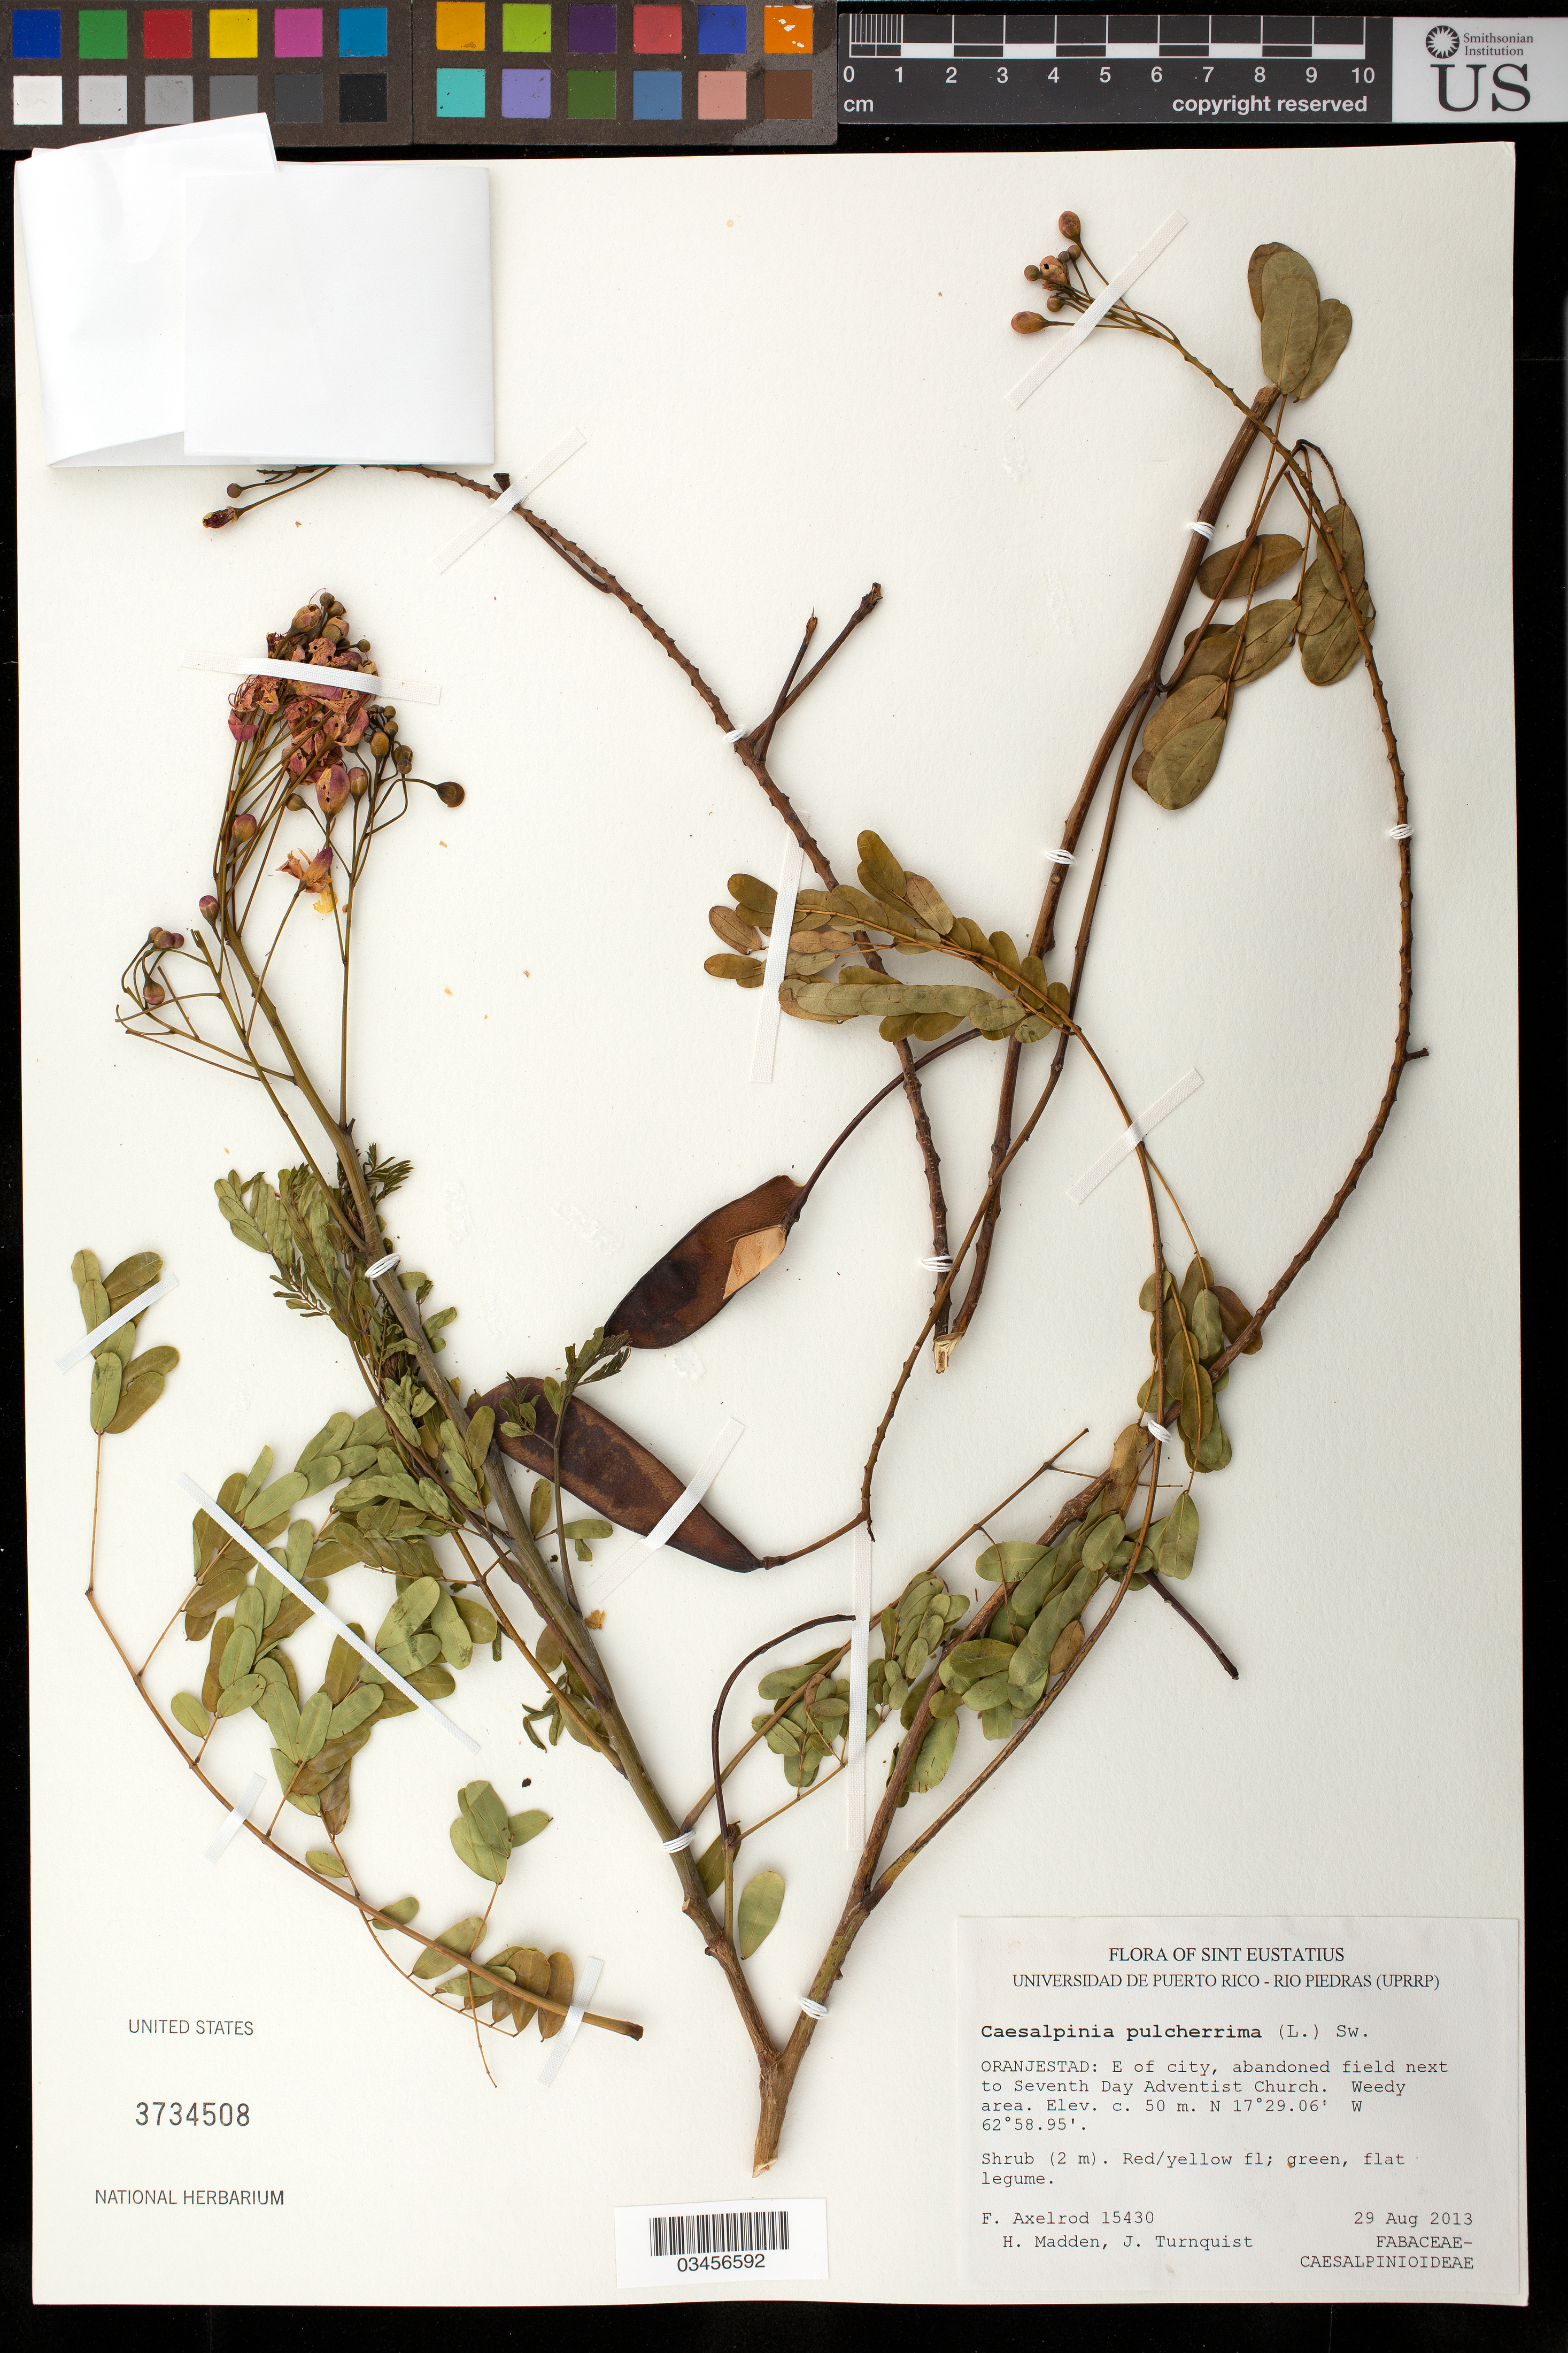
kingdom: Plantae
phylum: Tracheophyta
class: Magnoliopsida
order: Fabales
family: Fabaceae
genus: Caesalpinia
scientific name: Caesalpinia pulcherrima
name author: (L.) Sw.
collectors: F. S. Axelrod, H. Madden & J. Turnquist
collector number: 15430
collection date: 2013-08-29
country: Netherlands Antilles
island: Sint Eustatius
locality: Orangestad: E of city, abondoned field next to Seventh Day Adventist Church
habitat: Weedy area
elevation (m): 50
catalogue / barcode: US 3734508